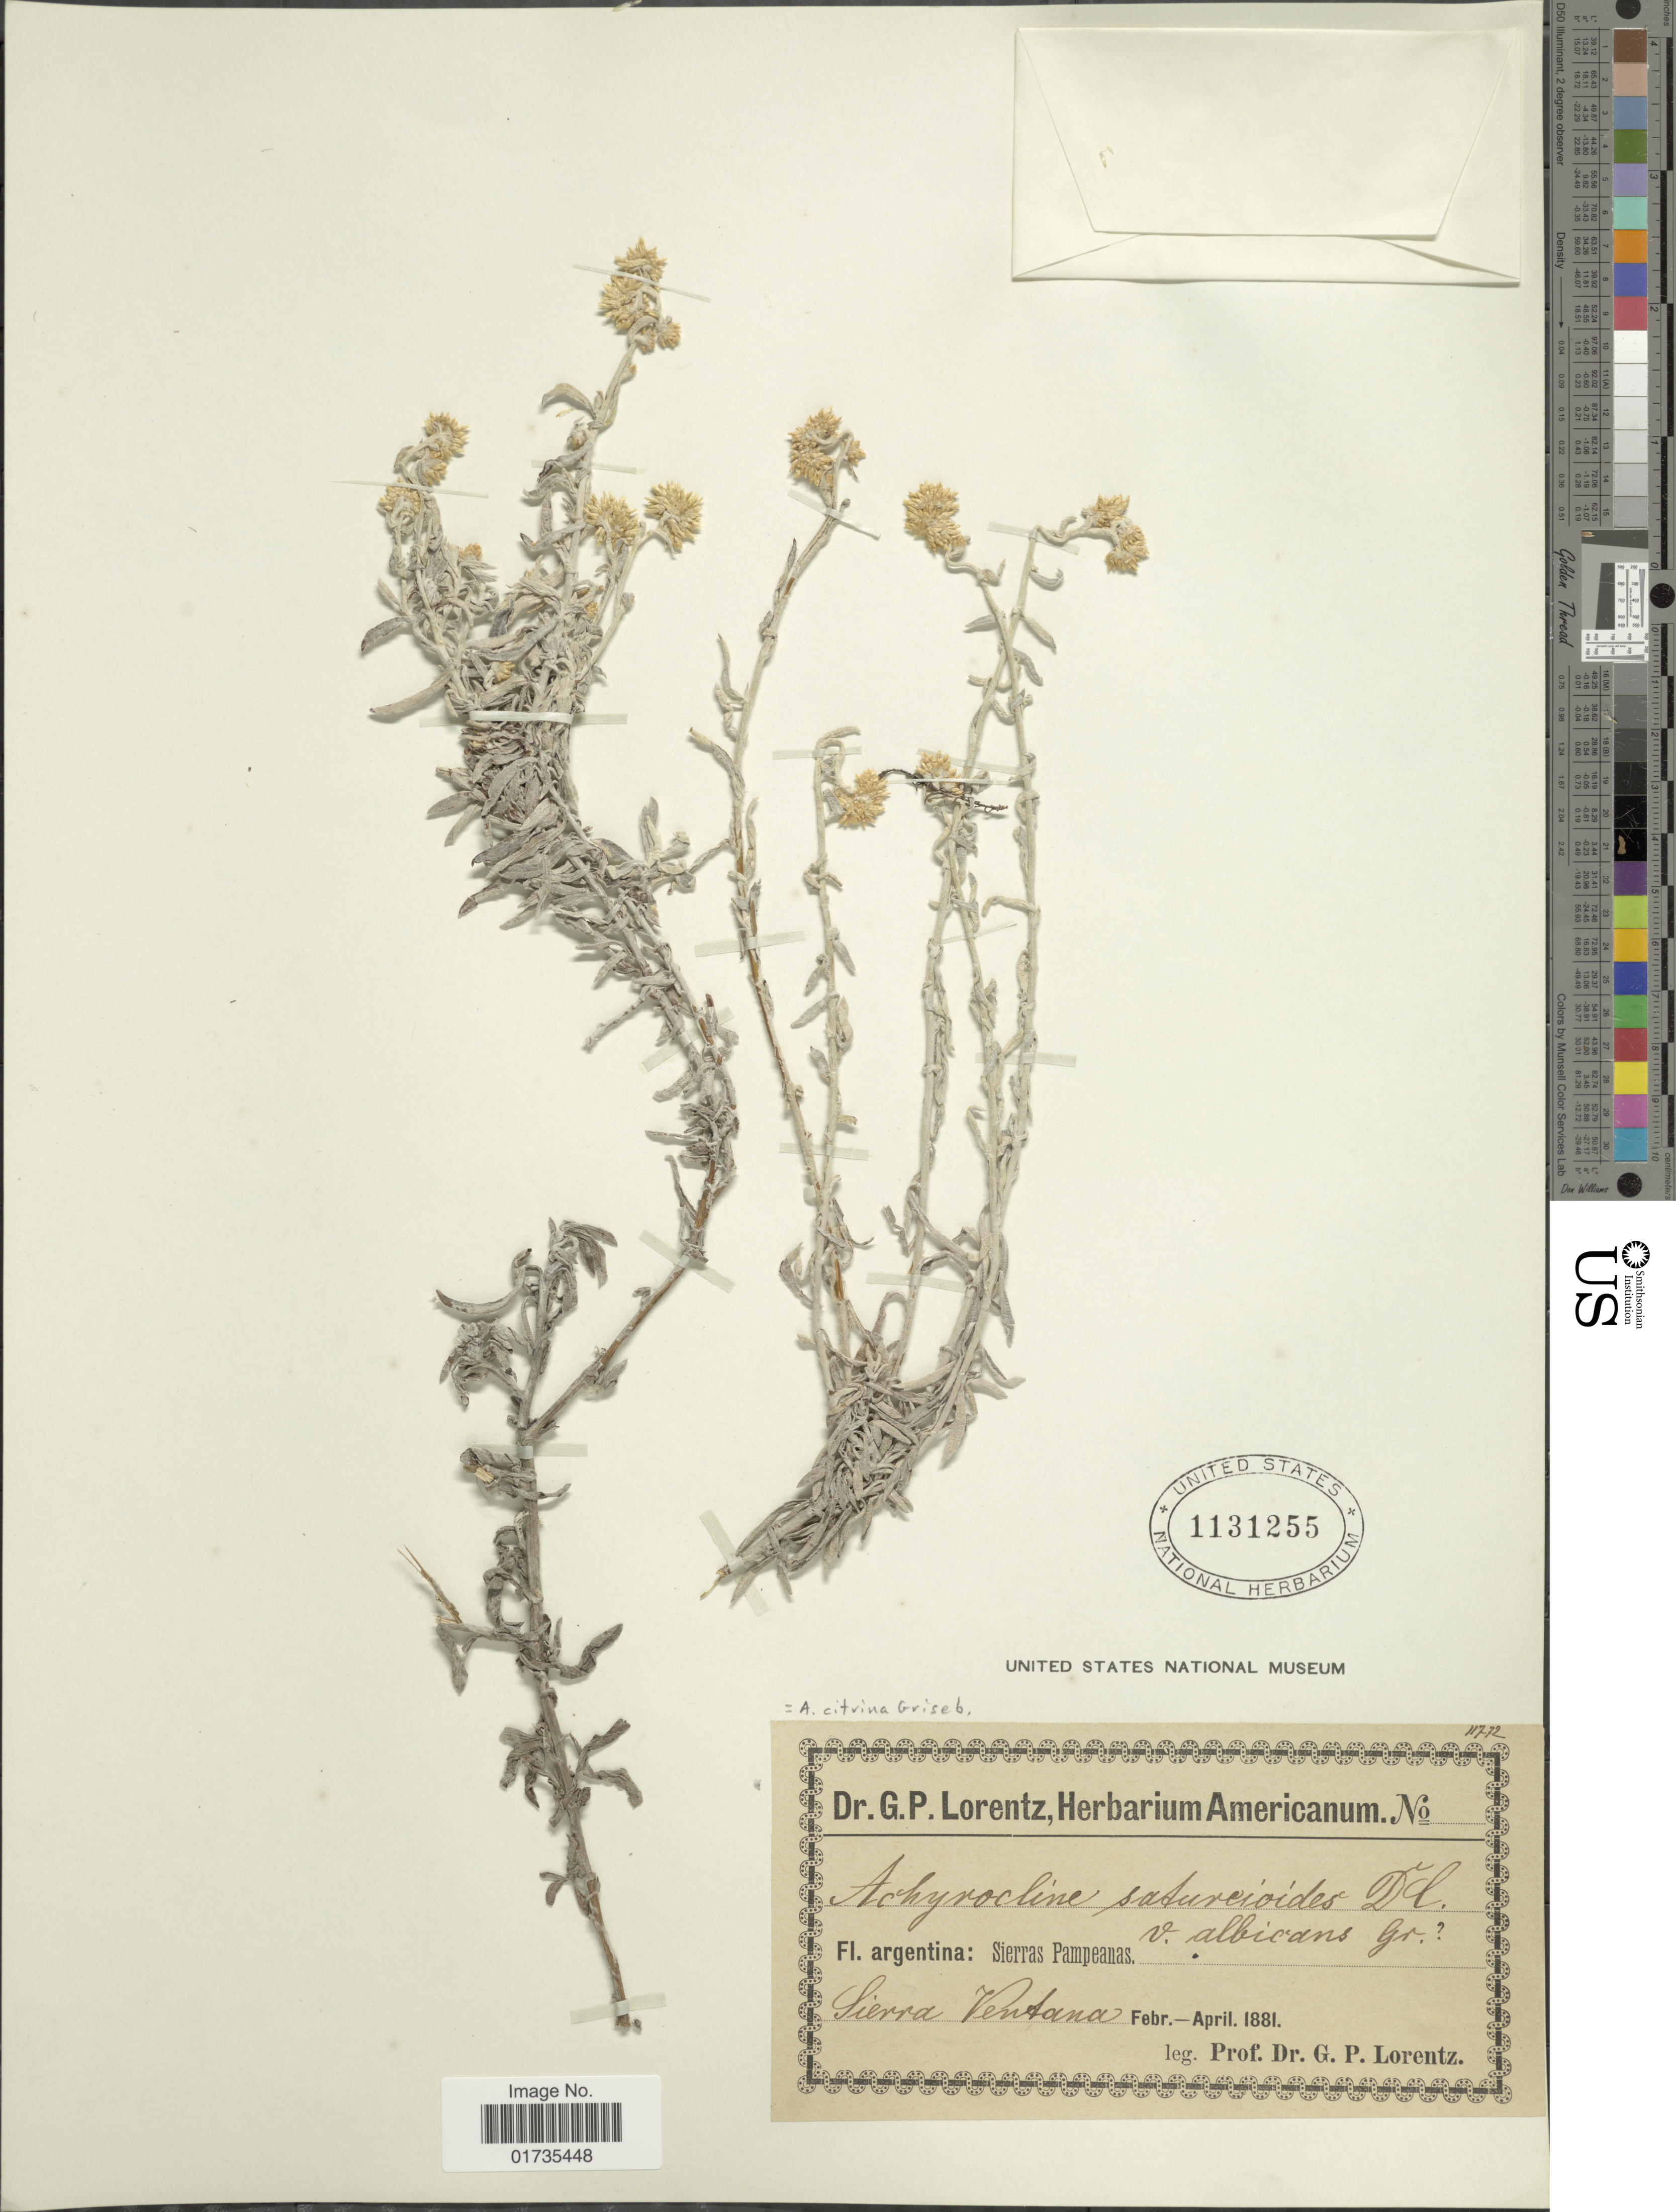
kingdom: Plantae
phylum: Tracheophyta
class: Magnoliopsida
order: Asterales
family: Asteraceae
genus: Achyrocline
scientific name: Achyrocline citrina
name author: Griseb.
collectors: P. G. Lorentz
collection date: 1881-02/1881-04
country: Argentina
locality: Fl. argentina: Sierras Pampeanas. Sierra Ventana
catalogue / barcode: US 1131255